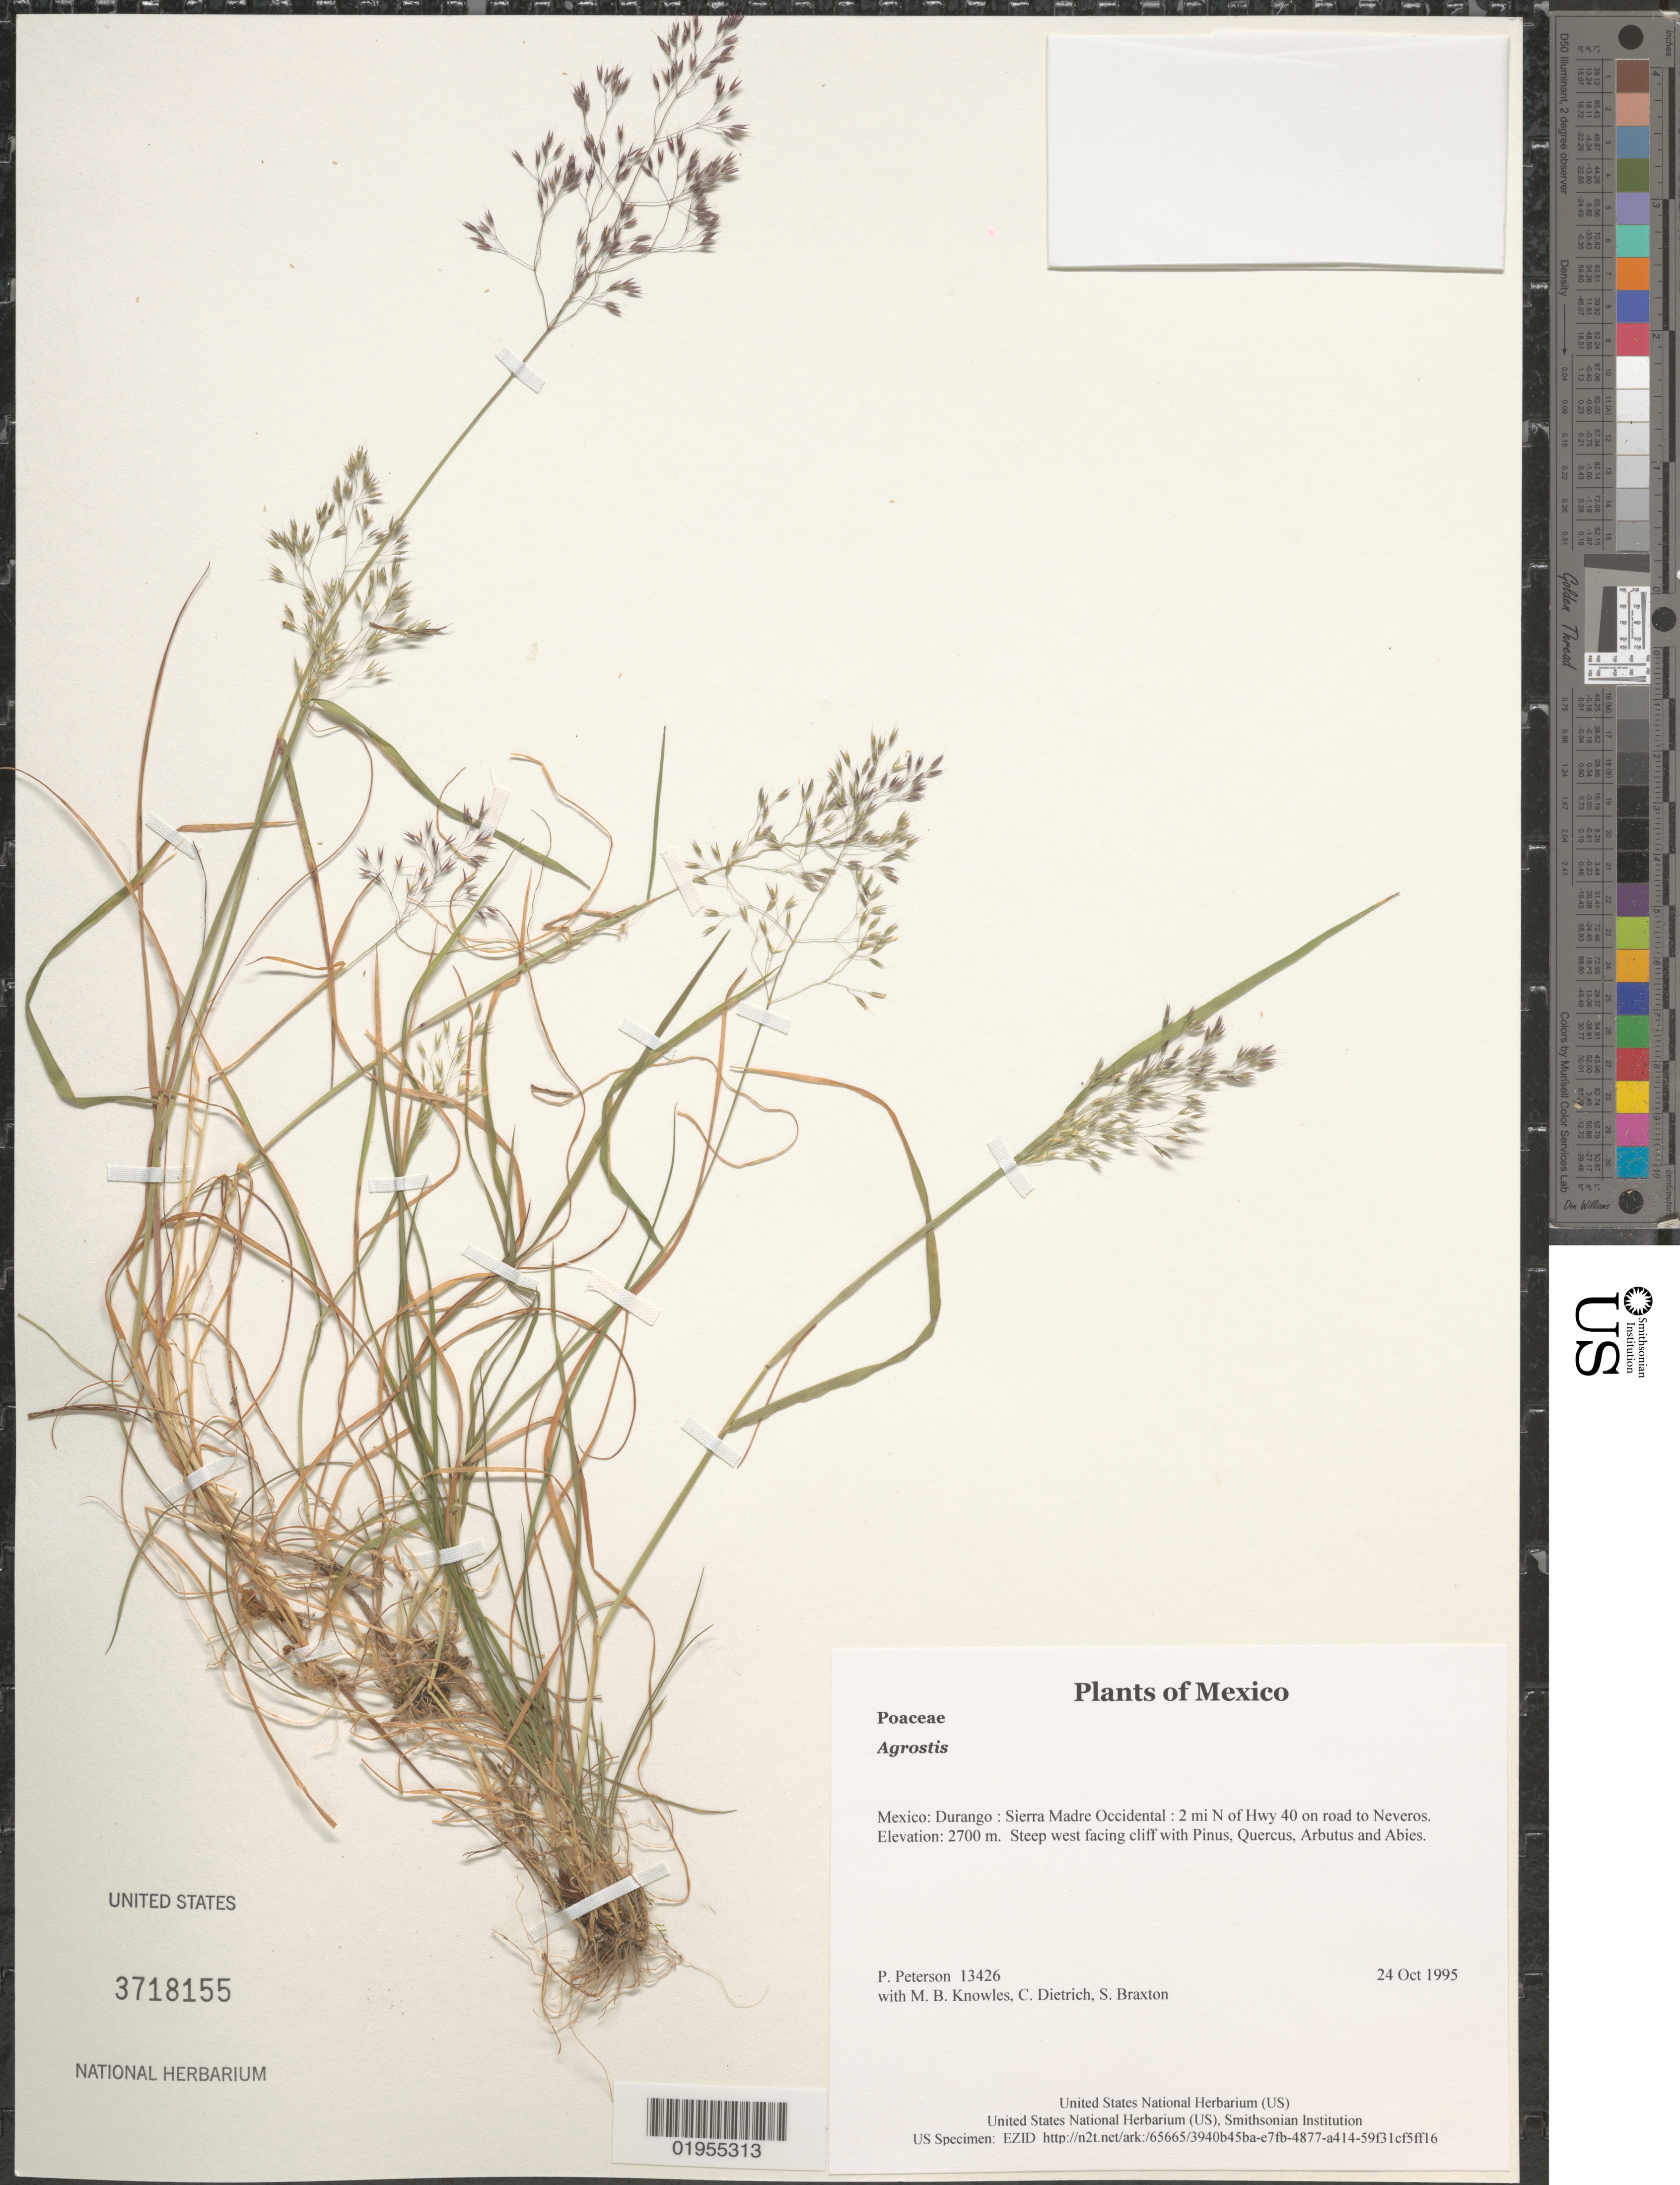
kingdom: Plantae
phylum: Tracheophyta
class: Liliopsida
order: Poales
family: Poaceae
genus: Agrostis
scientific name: Agrostis sp.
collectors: P. M. Peterson, M. B. Knowles, C. Dietrich & S. Braxton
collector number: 13426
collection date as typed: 24 Oct 1995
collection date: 1995-10-24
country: Mexico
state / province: Durango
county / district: Sierra Madre Occidental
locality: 2 mi N of Hwy 40 on road to Neveros.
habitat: Steep west facing cliff with Pinus, Quercus, Arbutus and Abies.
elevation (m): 2700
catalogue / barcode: US 3718155